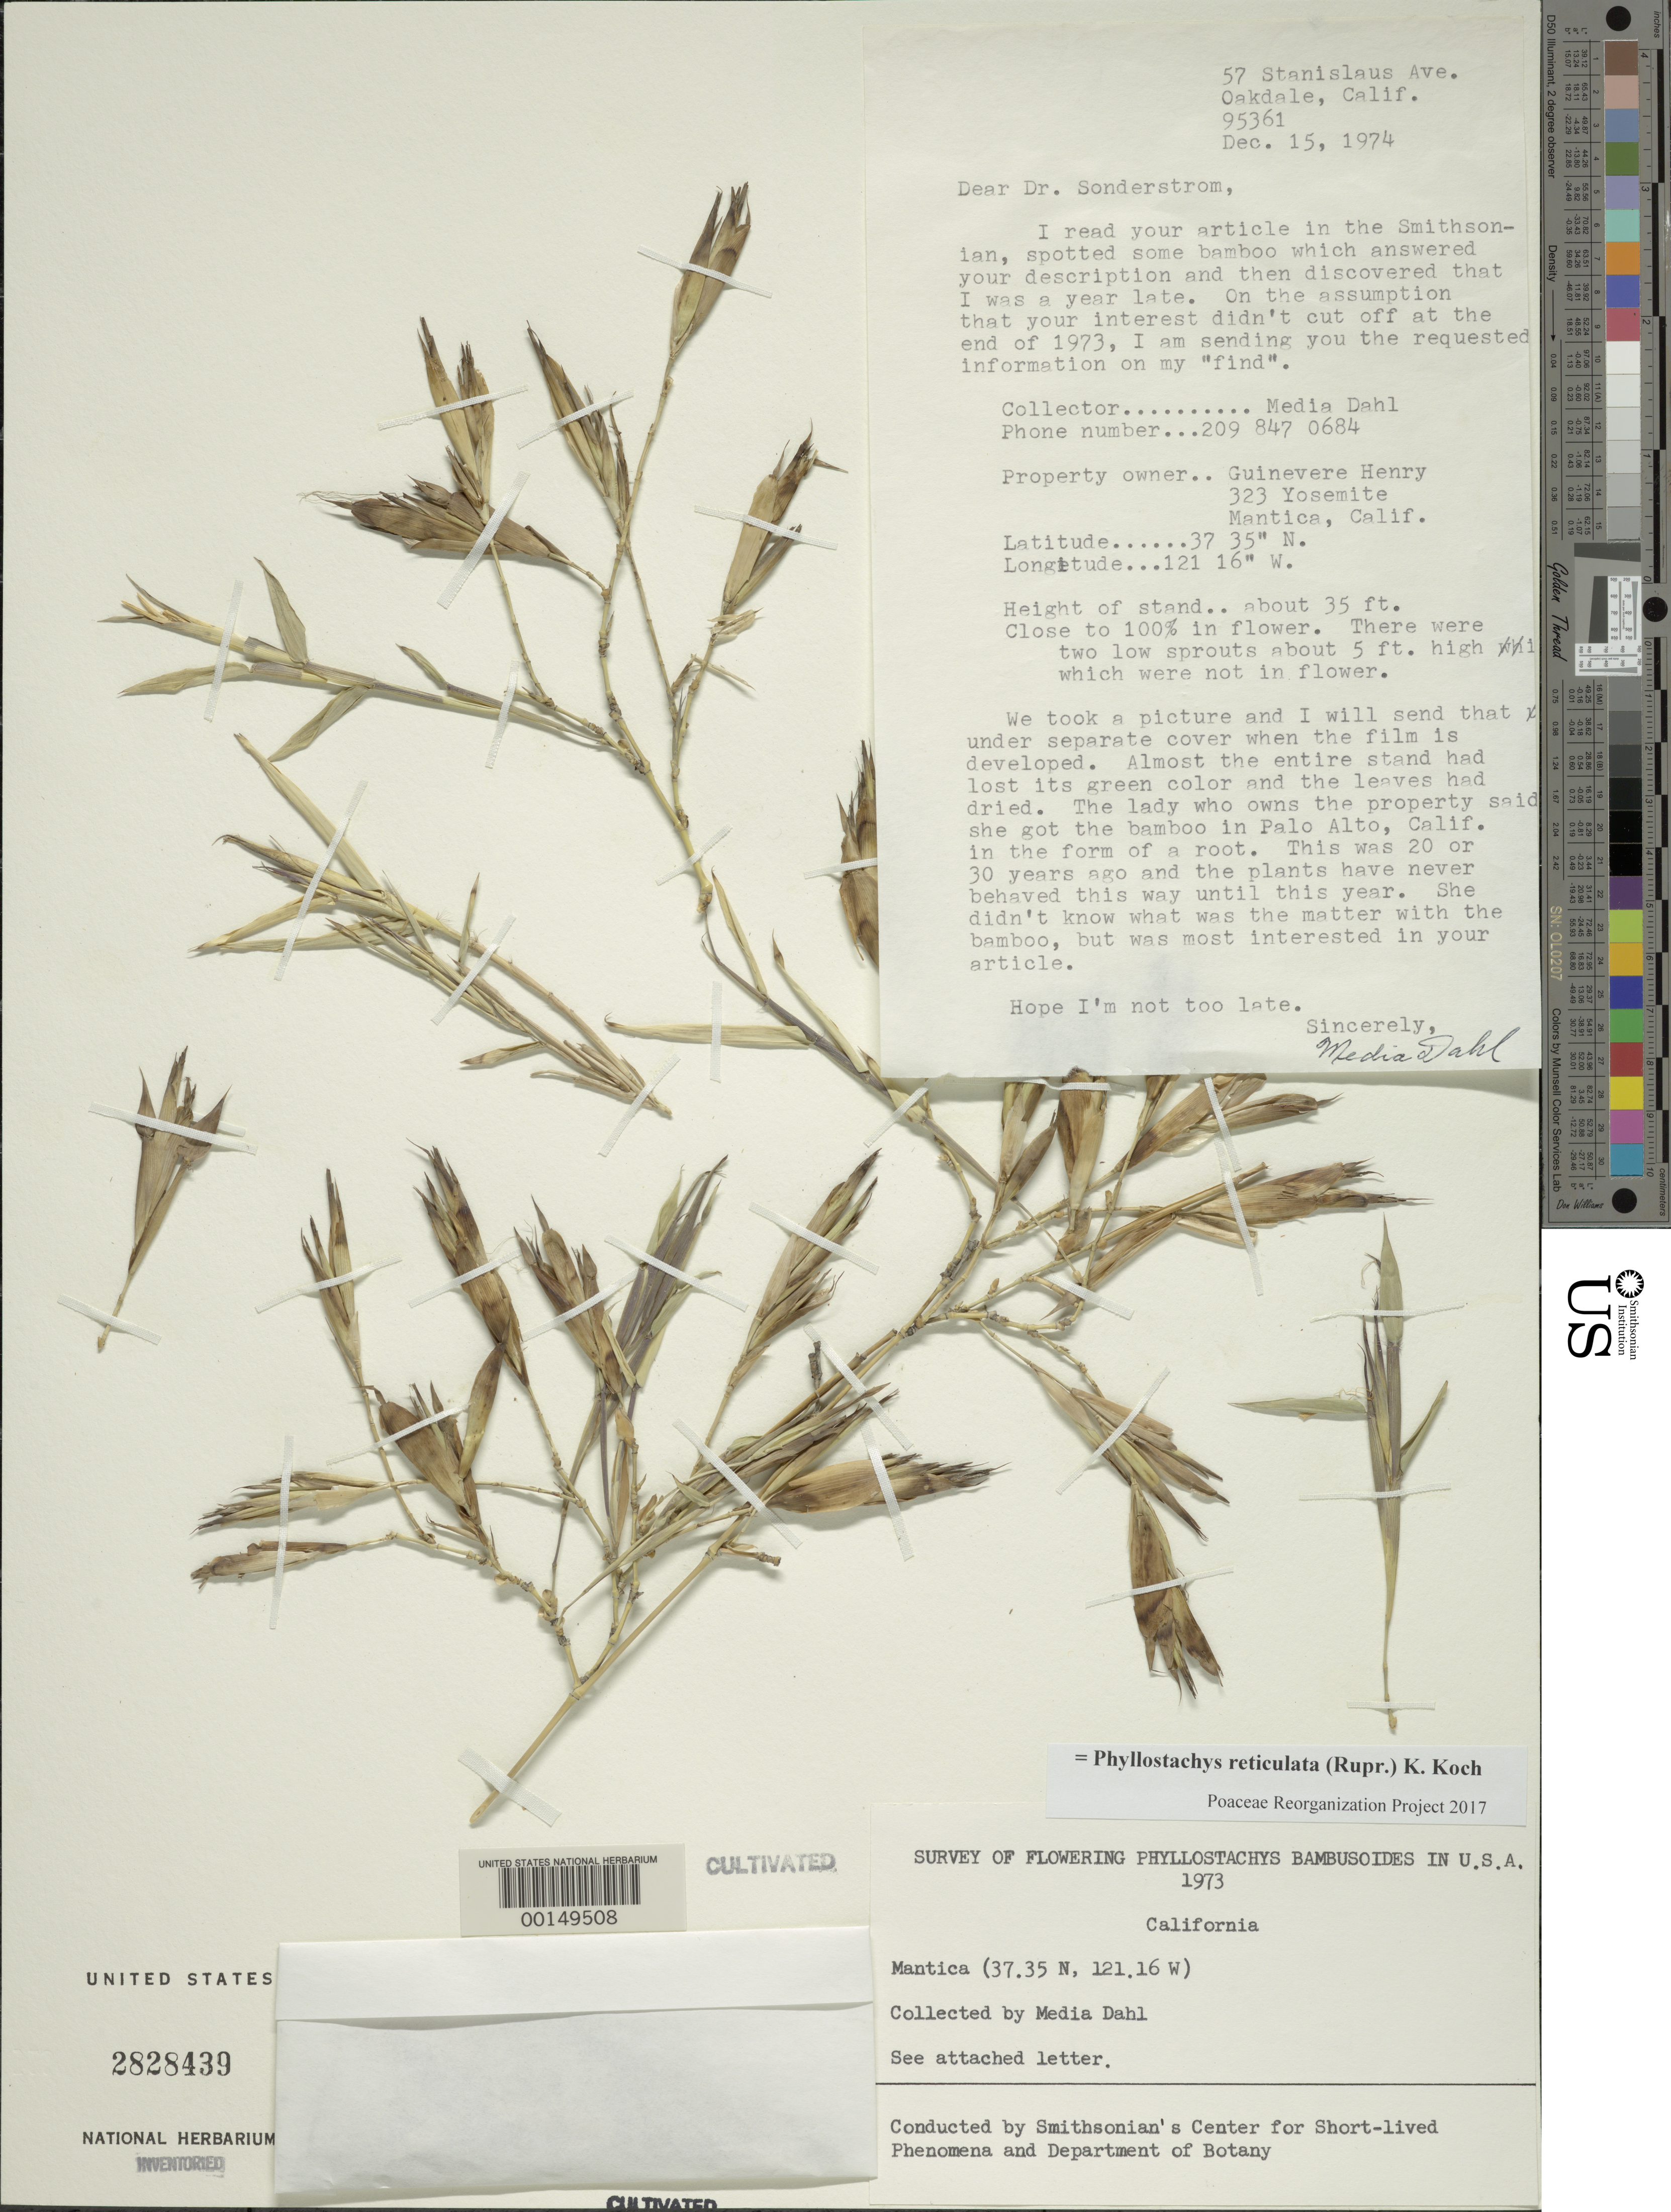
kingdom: Plantae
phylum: Tracheophyta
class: Liliopsida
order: Poales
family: Poaceae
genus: Phyllostachys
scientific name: Phyllostachys reticulata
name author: (Rupr.) K. Koch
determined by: Poaceae Reorganization Project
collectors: M. Dahl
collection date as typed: Dec 1974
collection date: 1974-12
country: United States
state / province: California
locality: Mantica, lat. 37.35n: long. 121.16w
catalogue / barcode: US 2828439